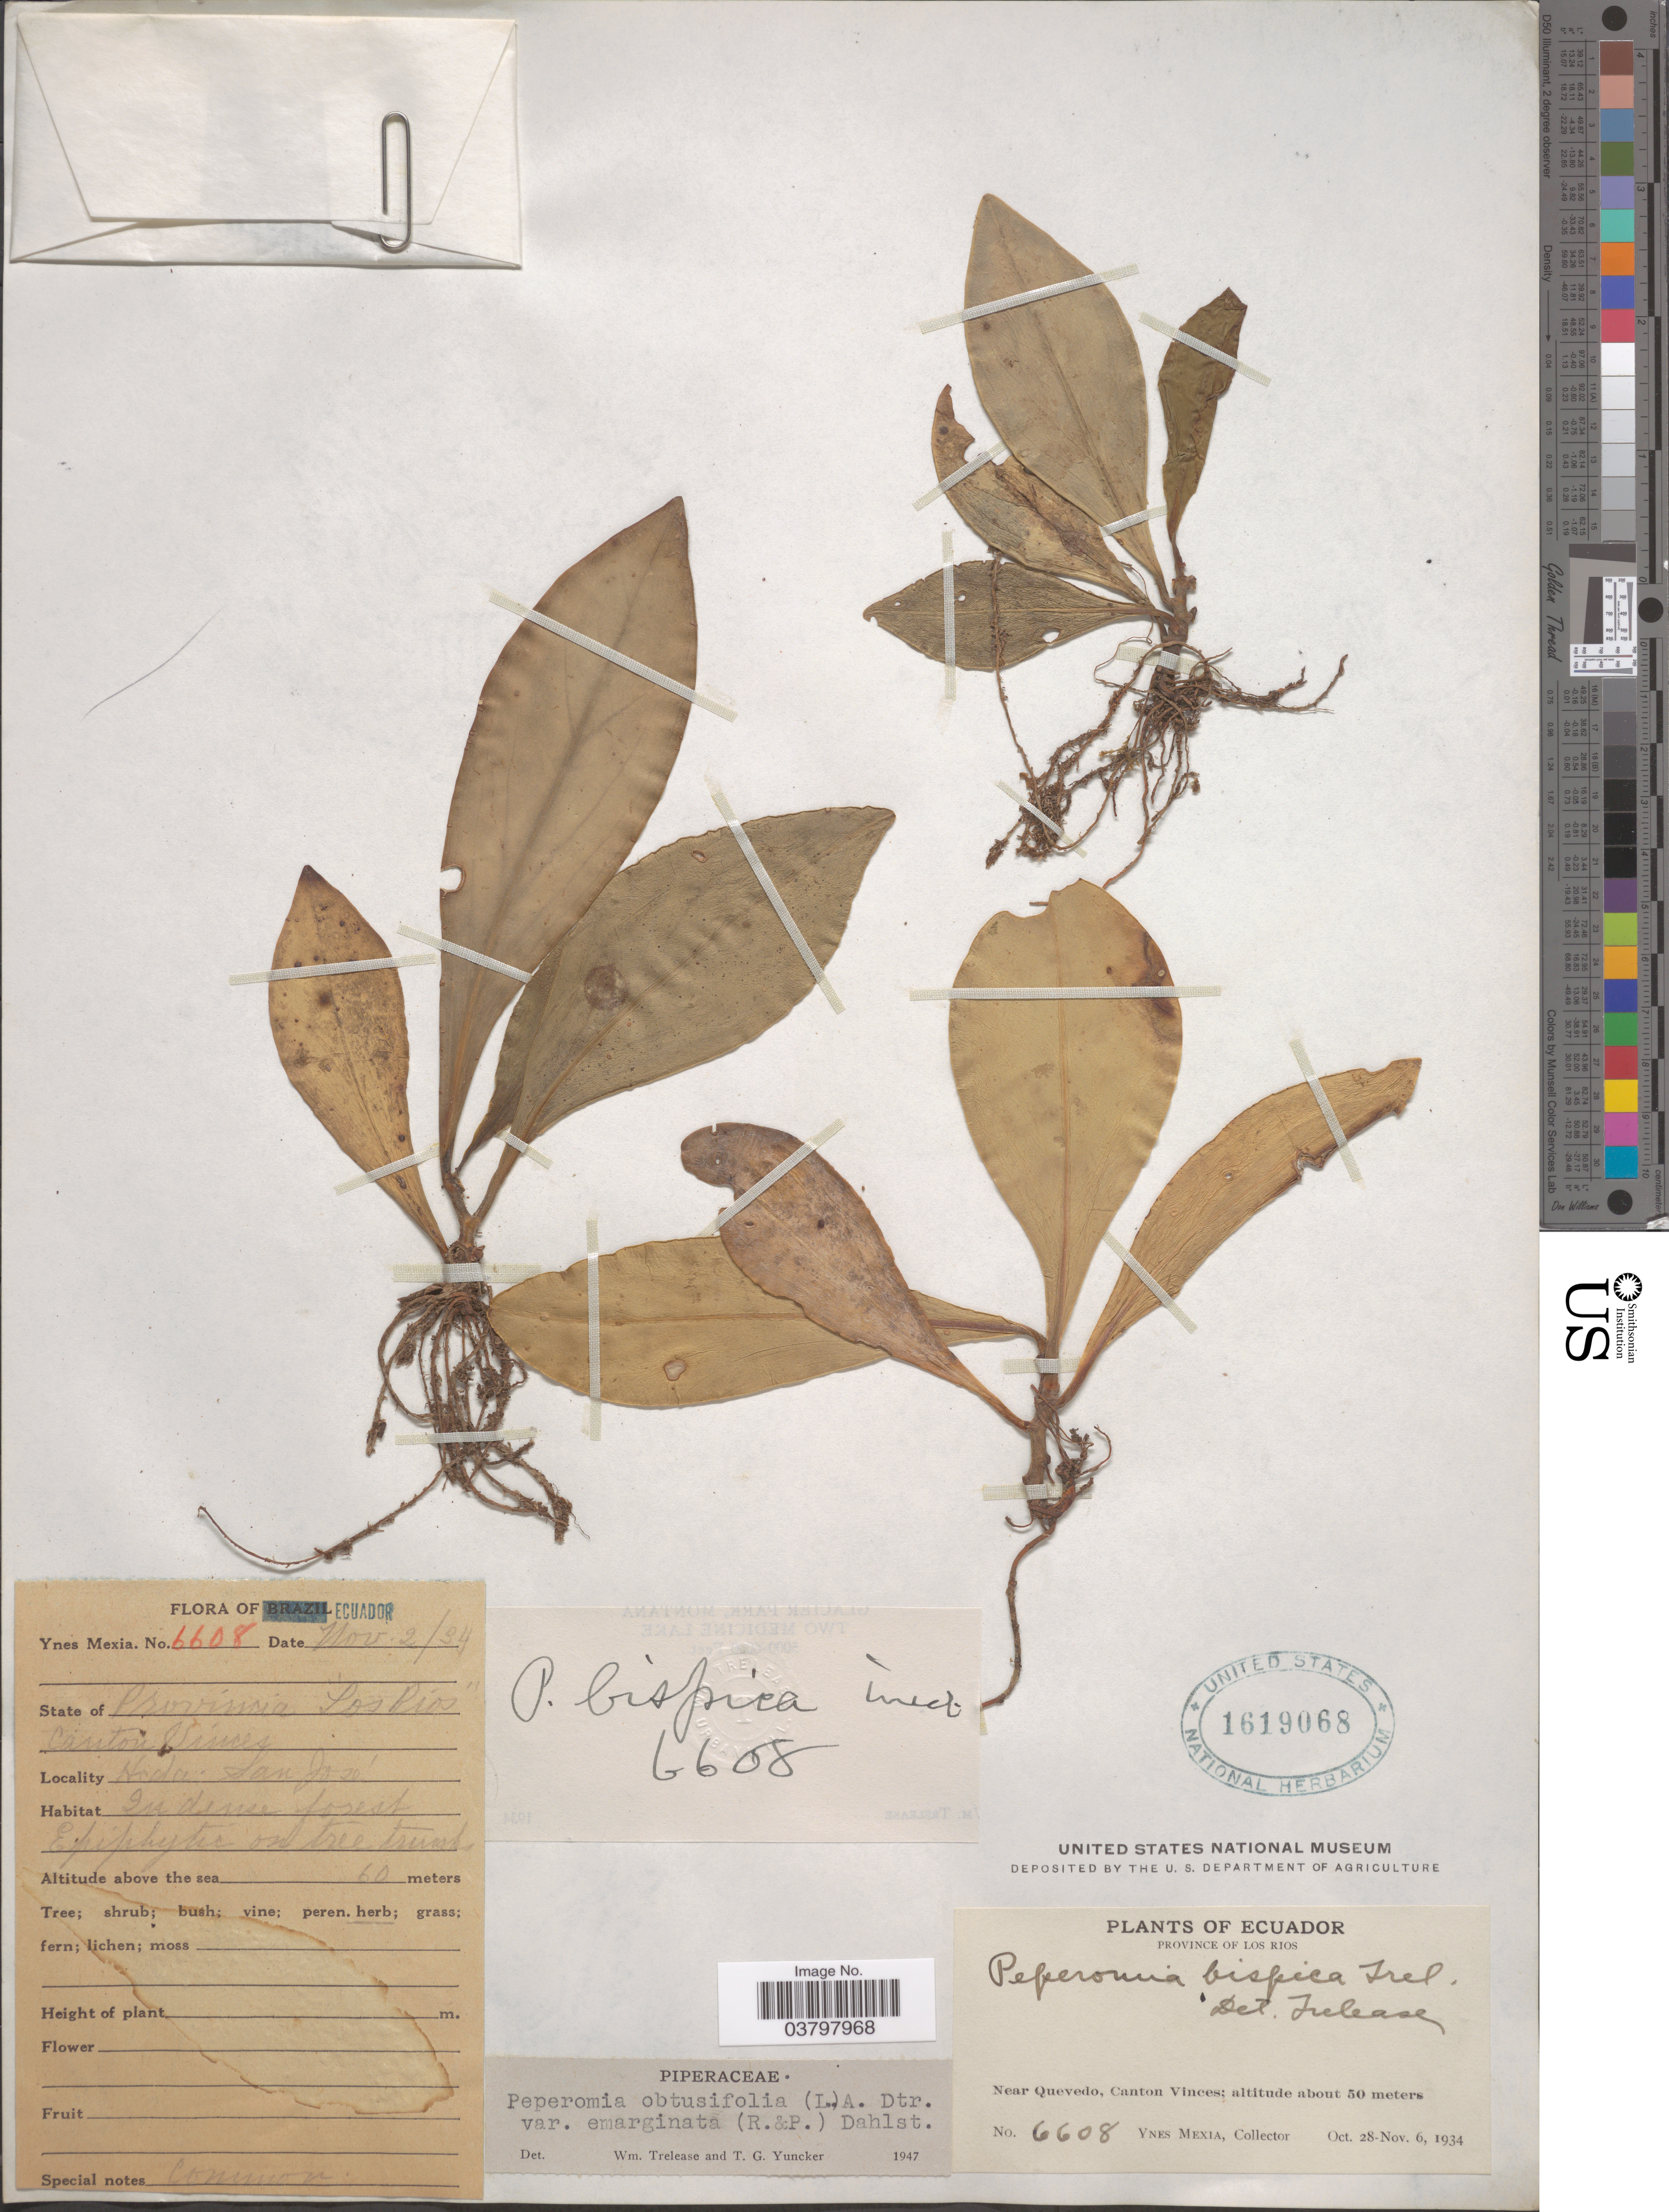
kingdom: Plantae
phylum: Tracheophyta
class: Magnoliopsida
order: Piperales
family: Piperaceae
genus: Peperomia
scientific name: Peperomia obtusifolia var. emarginata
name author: (Ruiz & Pav.) Dahlst.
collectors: Y. Mexia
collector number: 6608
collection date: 1934-11-02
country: Ecuador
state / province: Los Ríos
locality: Near Quevedo, Canton Vinces. Hcda. San José.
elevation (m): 60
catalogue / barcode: US 1619068